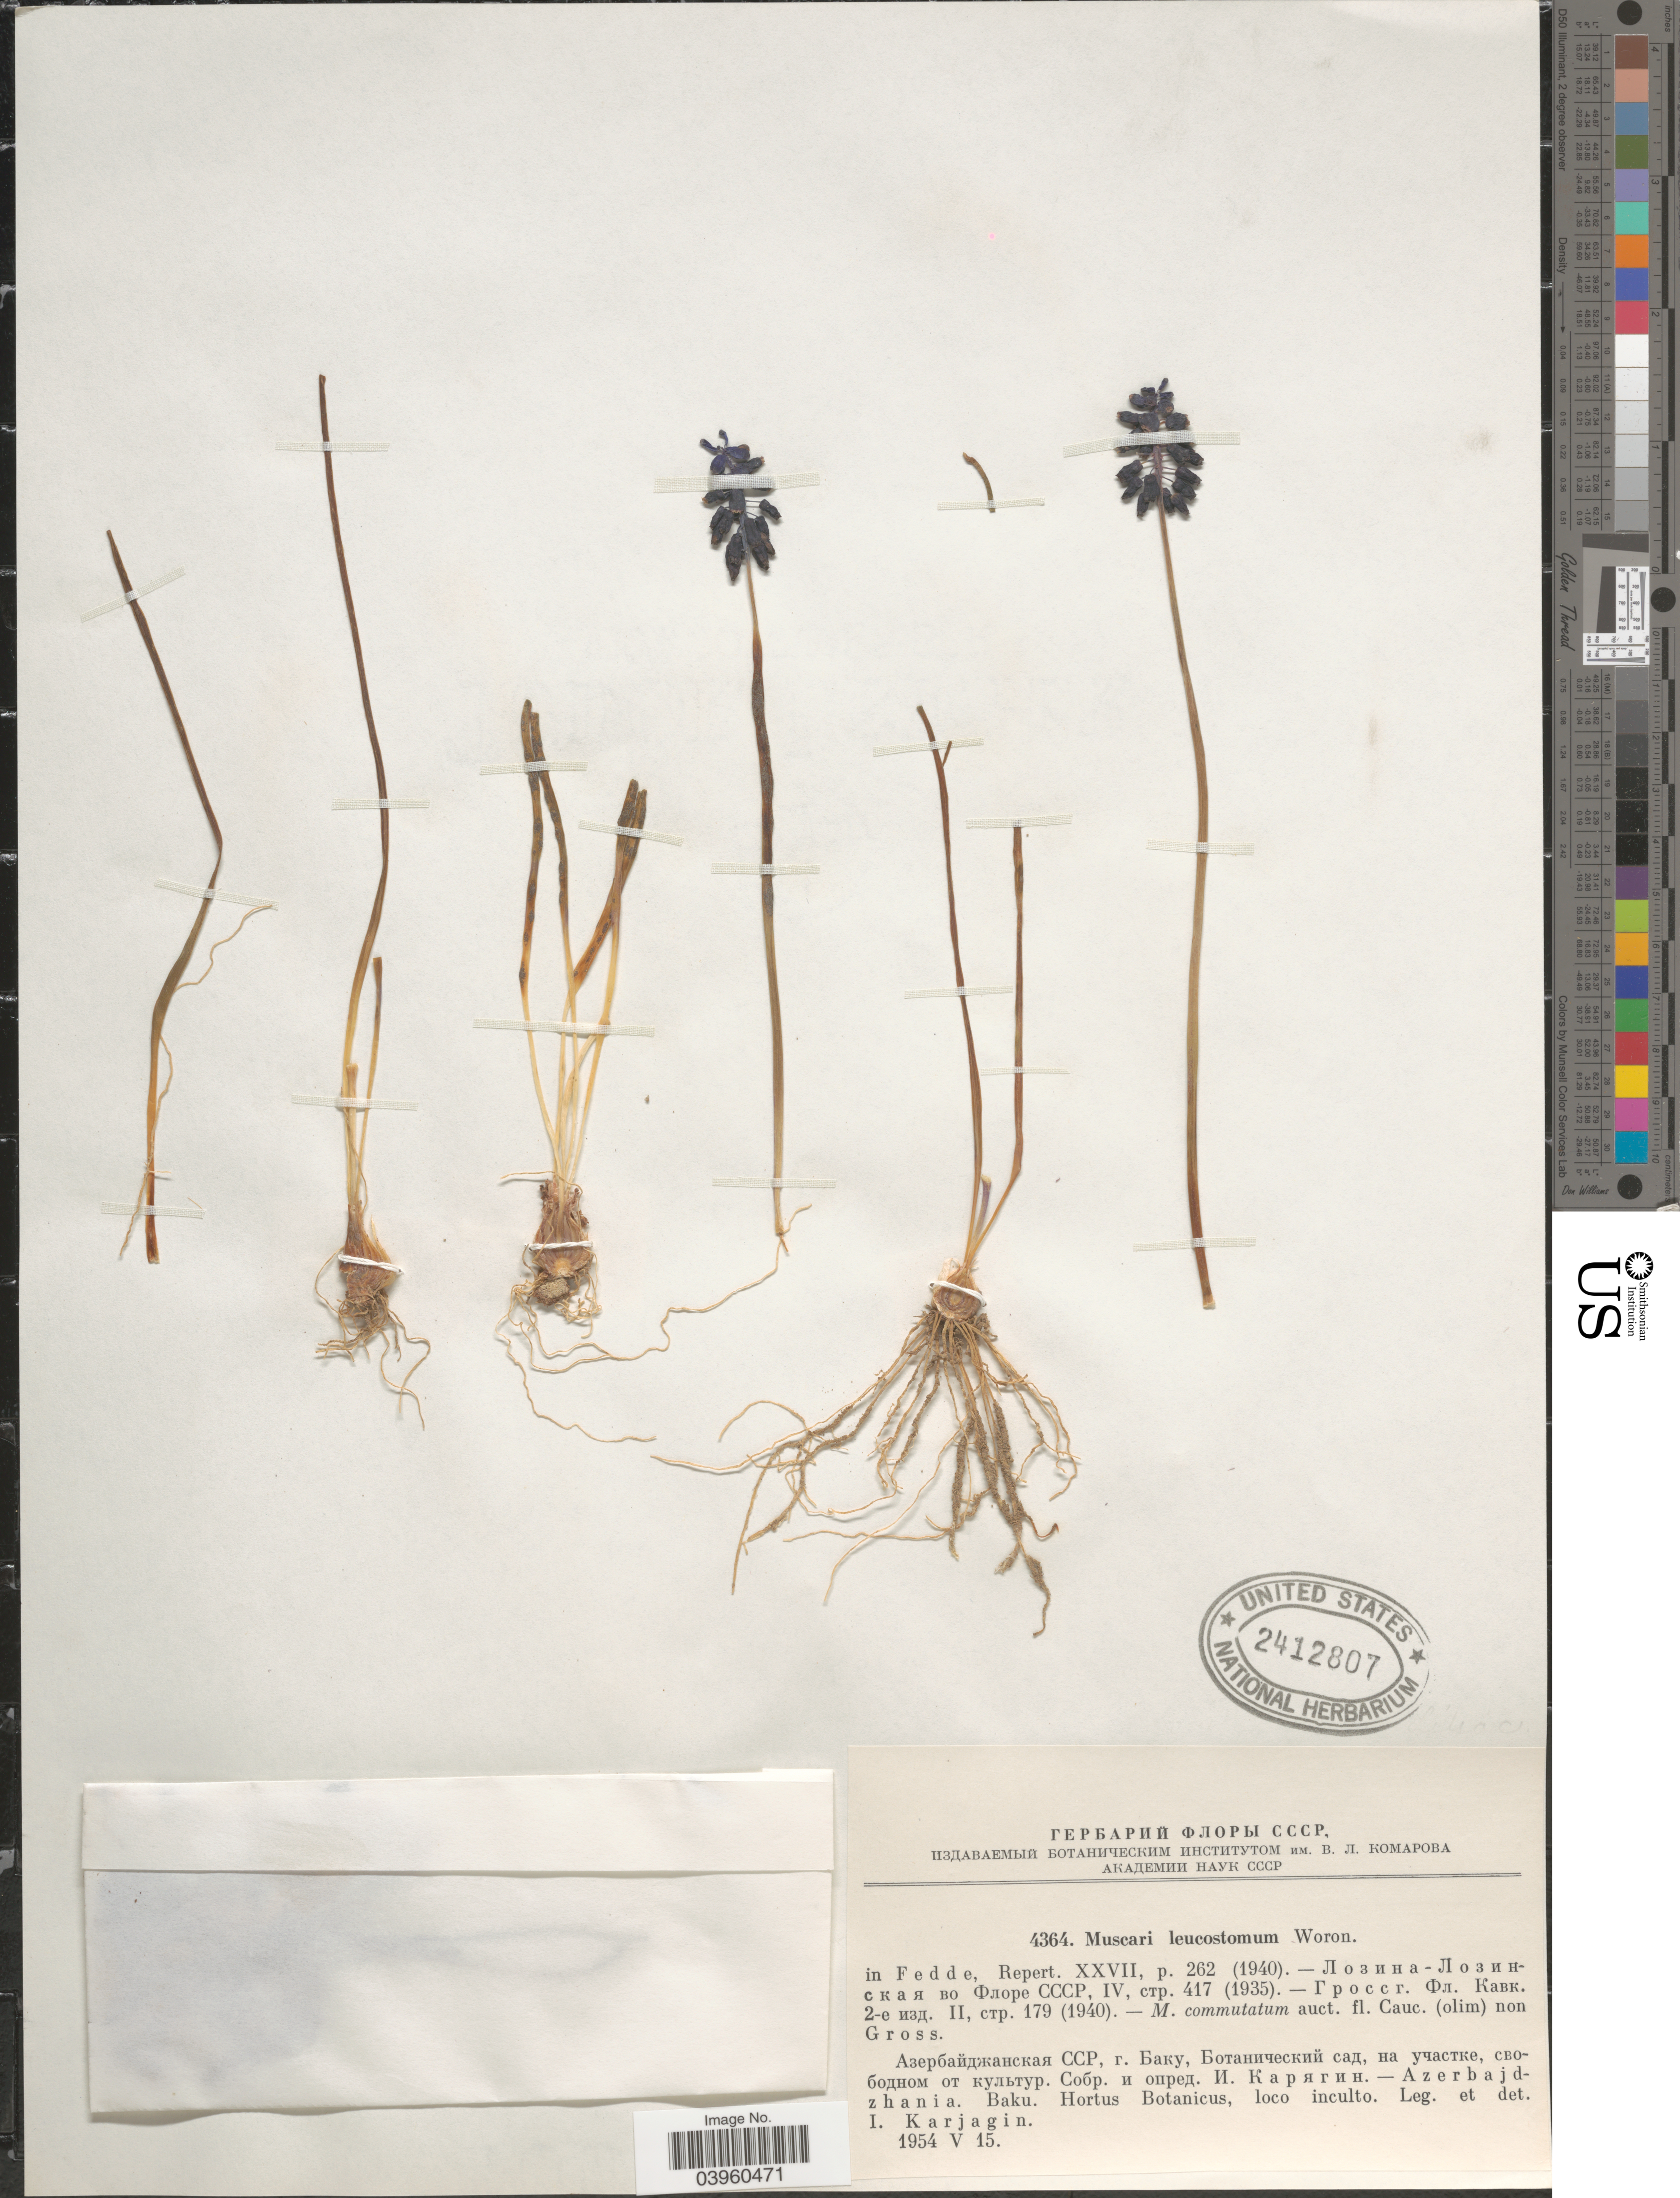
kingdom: Plantae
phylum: Tracheophyta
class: Liliopsida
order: Asparagales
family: Asparagaceae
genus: Muscari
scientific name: Muscari leucostomum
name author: Woronow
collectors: I. Karjagin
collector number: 4364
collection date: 1954-05-15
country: Azerbaijan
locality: Azerbajdzhania. Baku. Hortus Botanicus.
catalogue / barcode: US 2412807